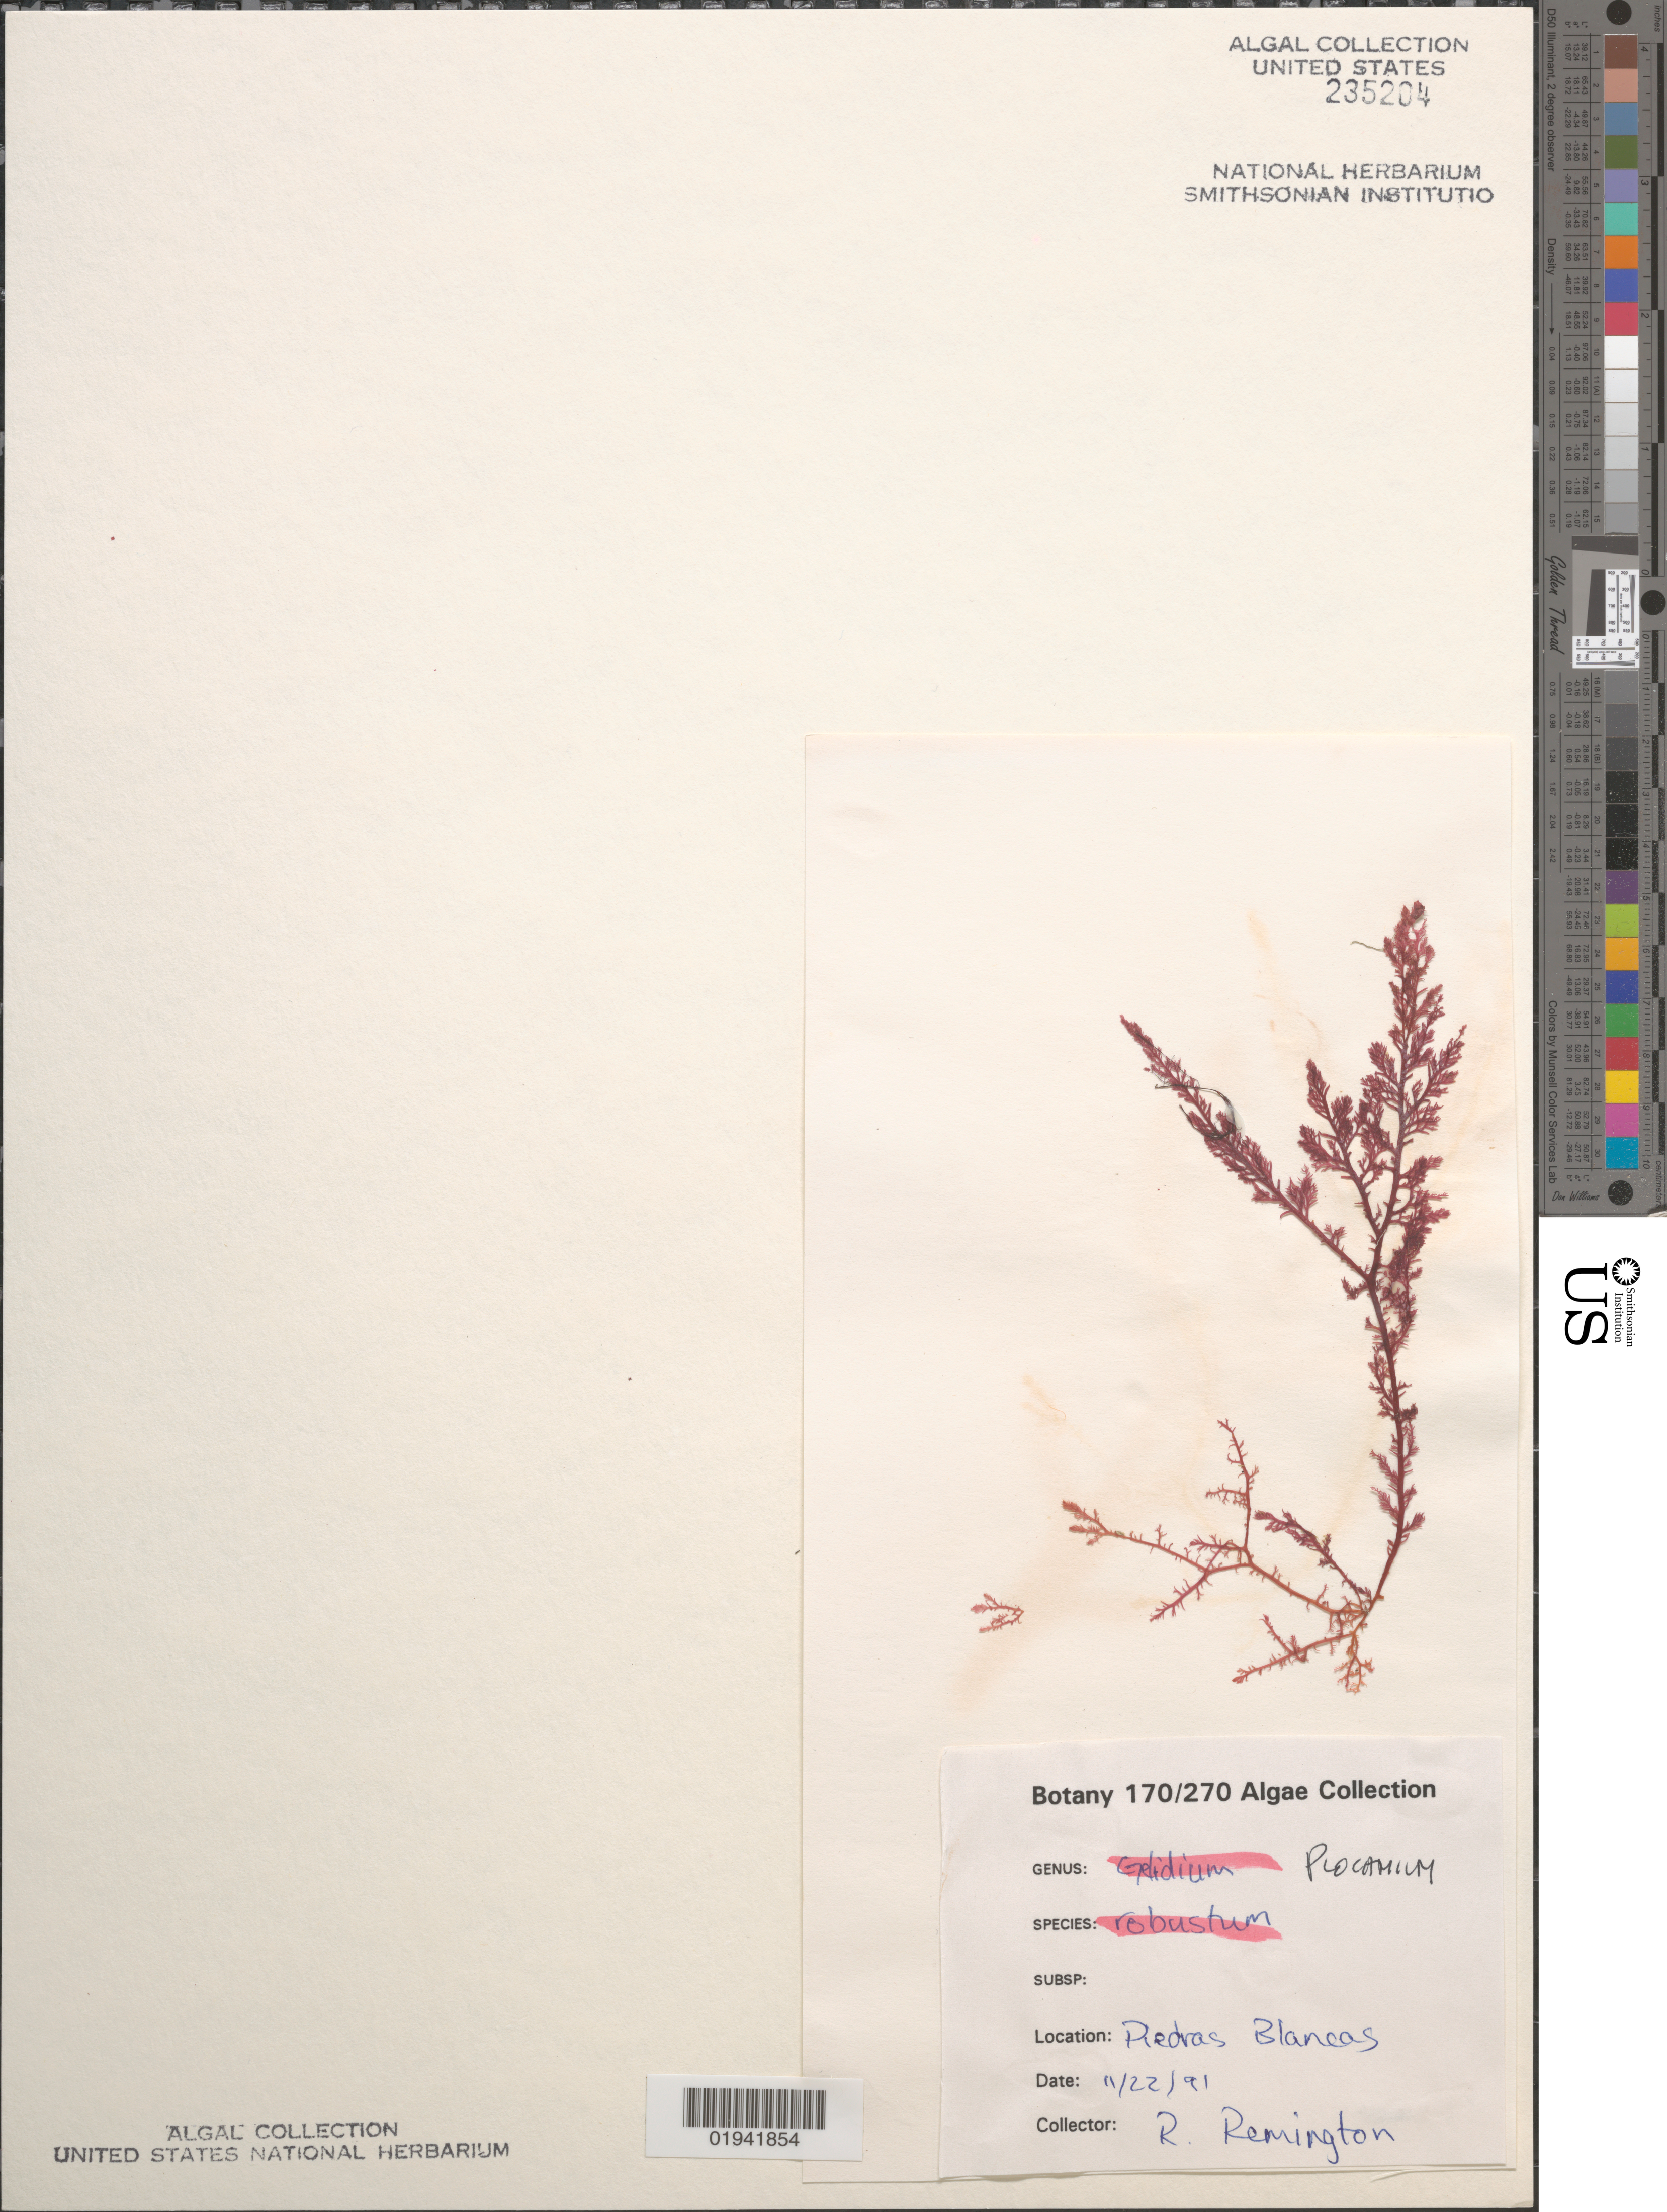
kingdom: Plantae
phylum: Rhodophyta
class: Florideophyceae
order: Plocamiales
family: Plocamiaceae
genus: Plocamium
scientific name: Plocamium sp.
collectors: R. Remington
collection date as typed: Transcribed d/m/y: 22/11/91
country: United States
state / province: California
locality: Piedras Blancas.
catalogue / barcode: US 235204